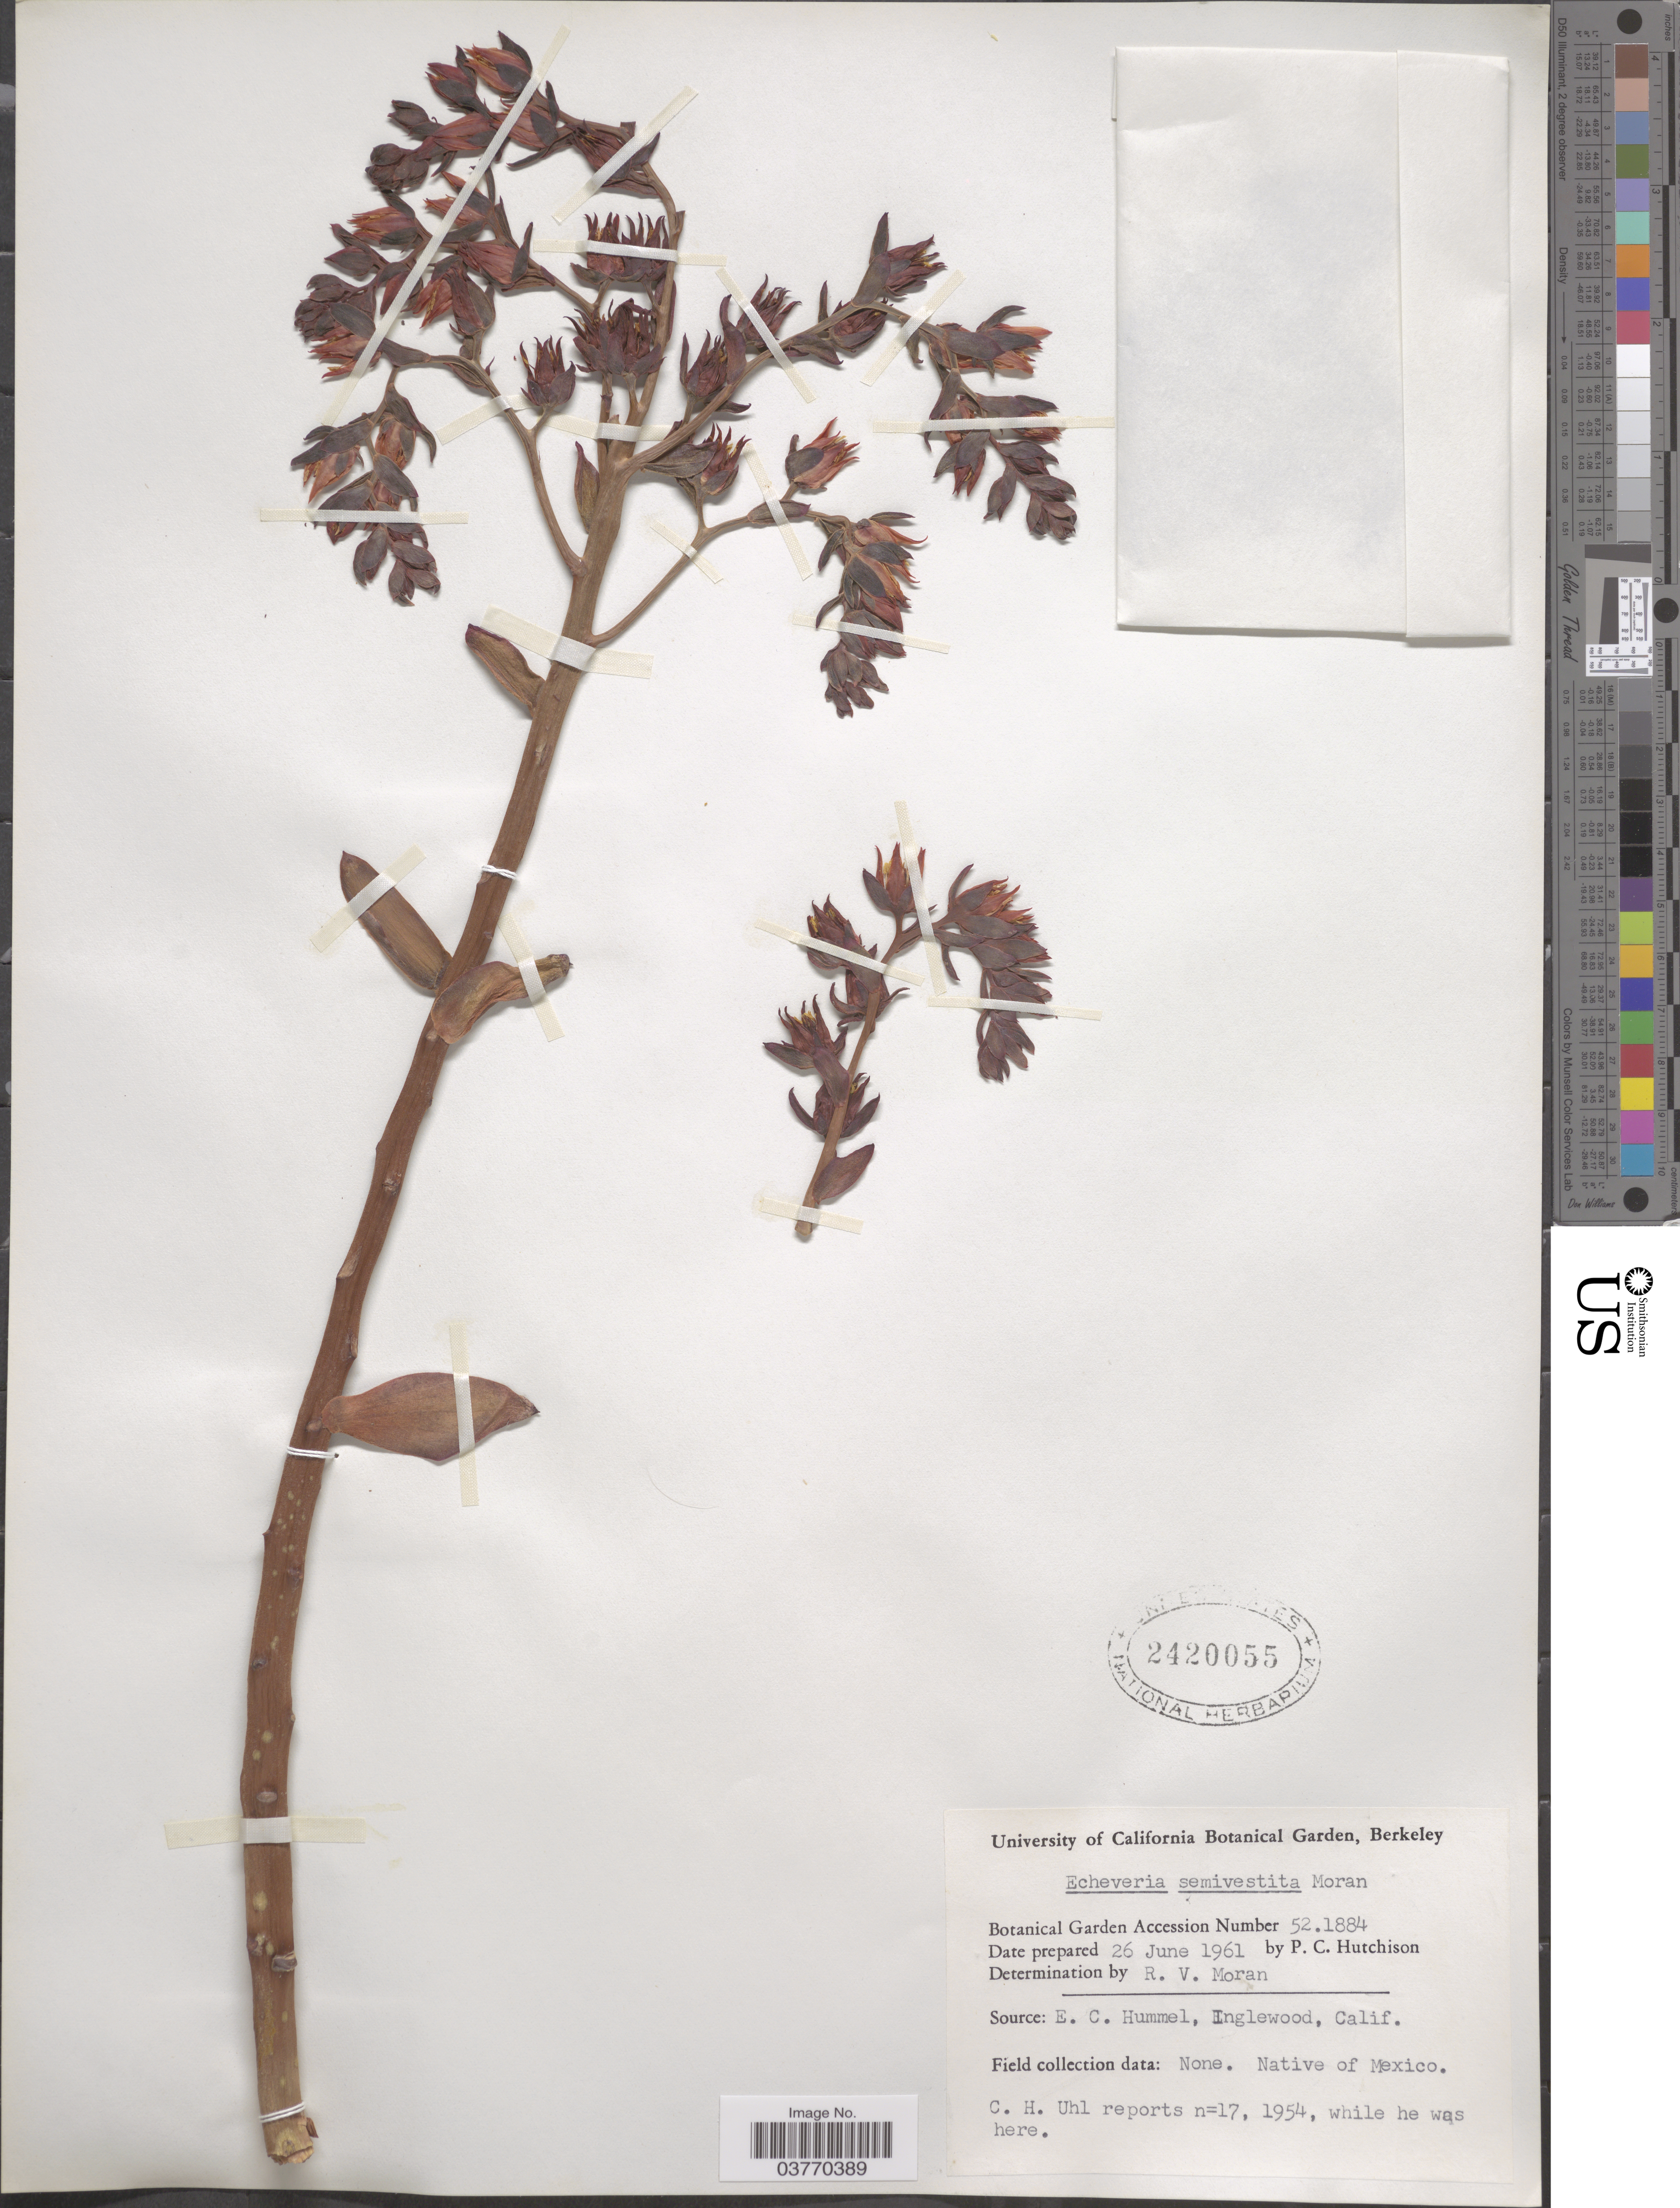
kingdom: Plantae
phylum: Tracheophyta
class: Magnoliopsida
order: Saxifragales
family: Crassulaceae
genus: Echeveria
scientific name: Echeveria semivestita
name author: Moran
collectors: P. C. Hutchison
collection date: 1961-06-26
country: United States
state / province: California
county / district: Alameda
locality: University of Calfiornia Botanical Garden, Berkeley.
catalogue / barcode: US 2420055